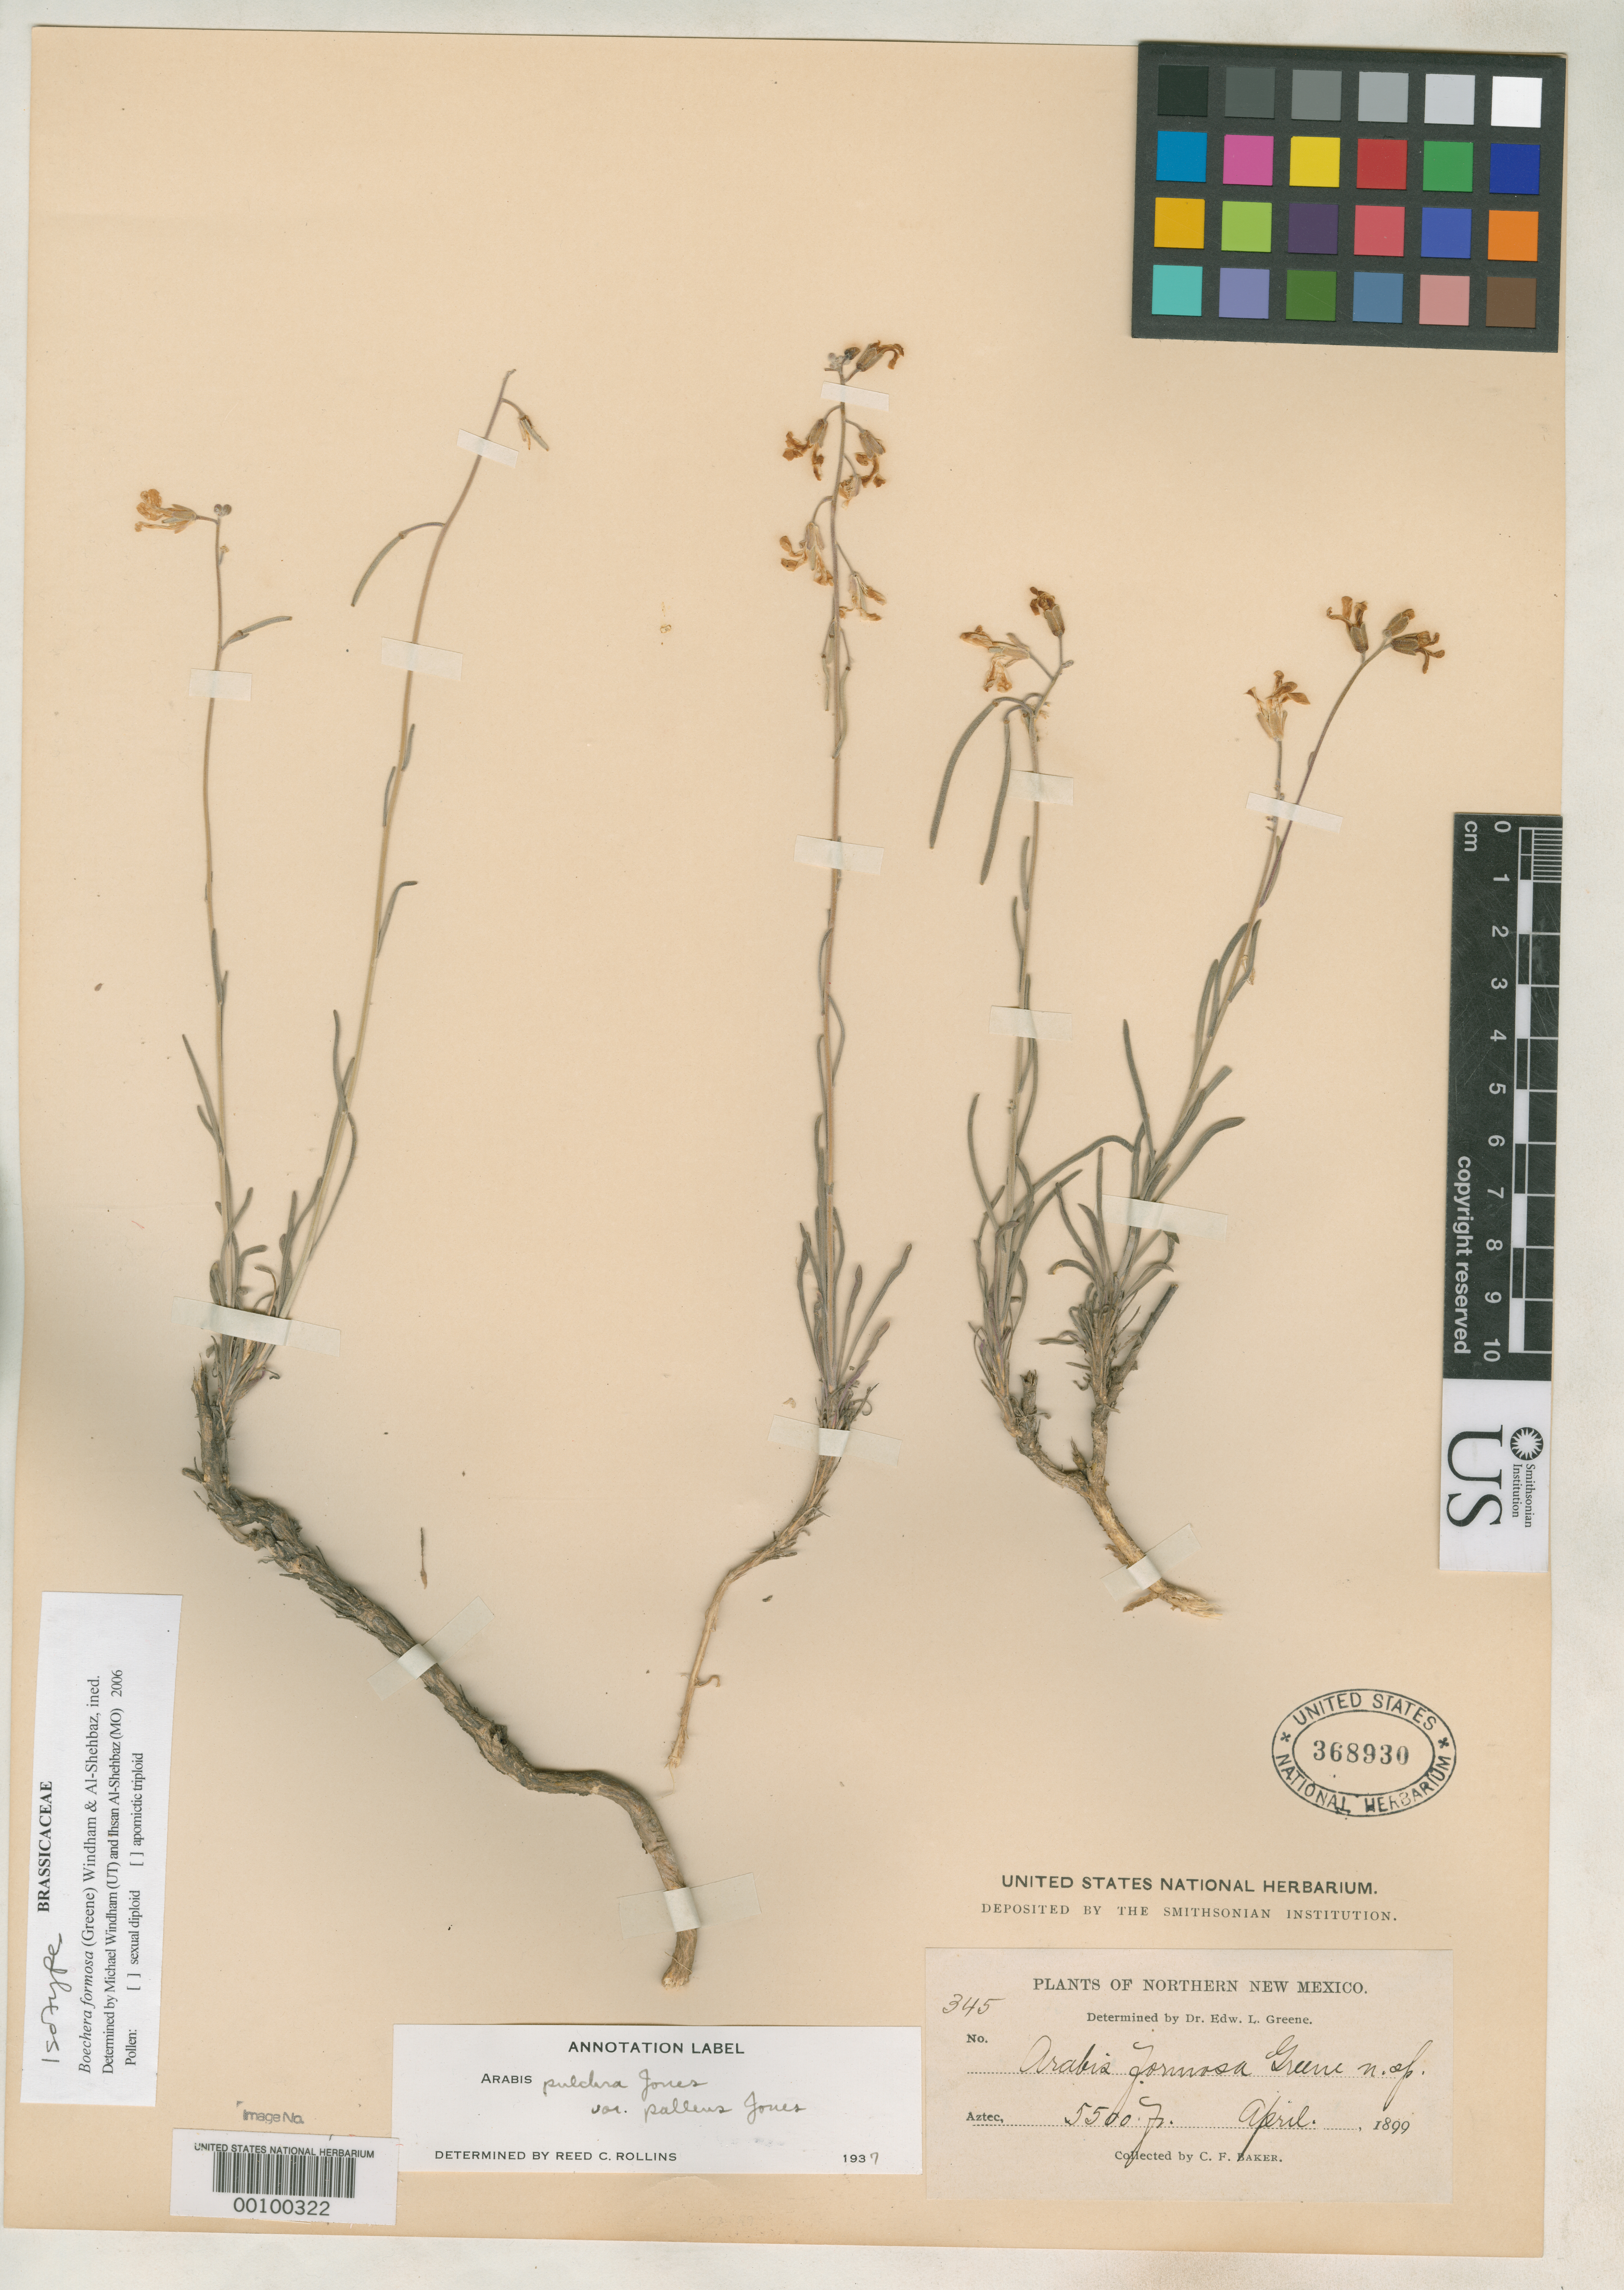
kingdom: Plantae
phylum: Tracheophyta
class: Magnoliopsida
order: Brassicales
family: Brassicaceae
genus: Arabis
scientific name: Arabis formosa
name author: Greene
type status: Isotype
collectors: C. F. Baker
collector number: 345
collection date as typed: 28 Apr 1899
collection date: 1899-04-28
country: United States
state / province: New Mexico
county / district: San Juan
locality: Aztec.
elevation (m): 1676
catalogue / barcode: US 368930